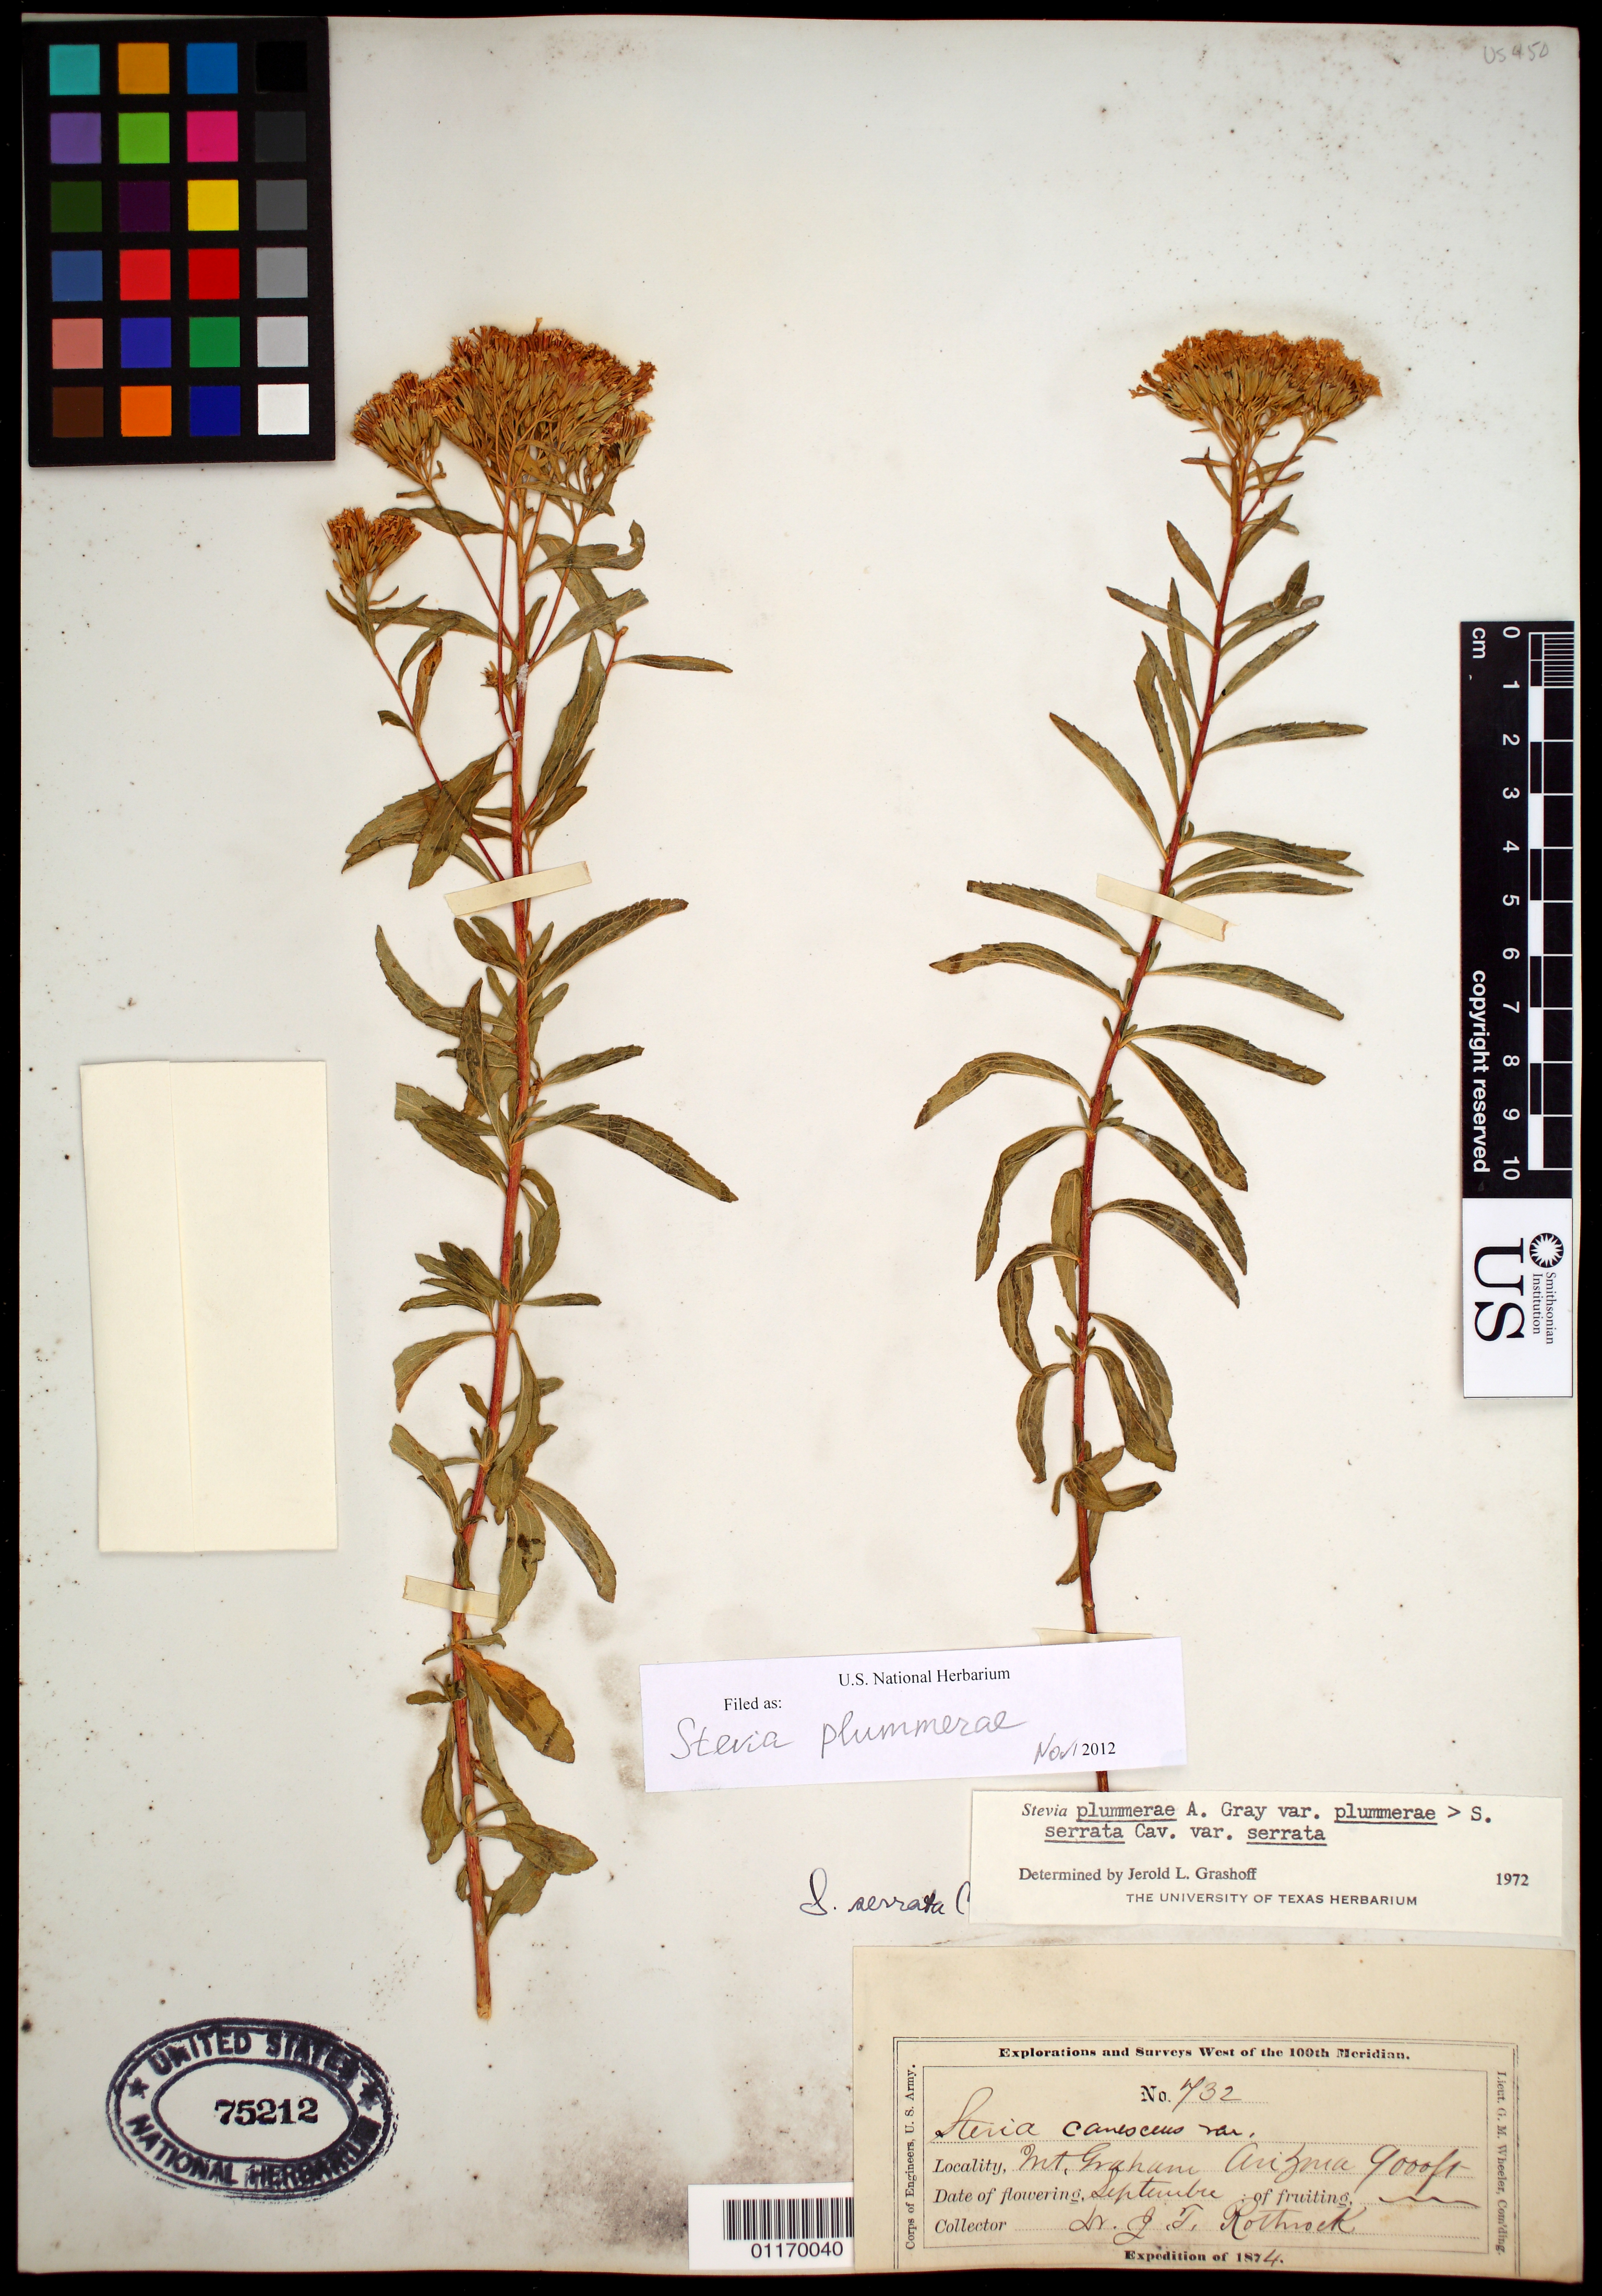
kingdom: Plantae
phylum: Tracheophyta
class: Magnoliopsida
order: Asterales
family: Asteraceae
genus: Stevia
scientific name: Stevia plummerae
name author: A. Gray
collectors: J. T. Rothrock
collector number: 732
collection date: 1874-09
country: United States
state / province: Arizona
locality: Mt. Graham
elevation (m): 2743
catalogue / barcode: US 75212